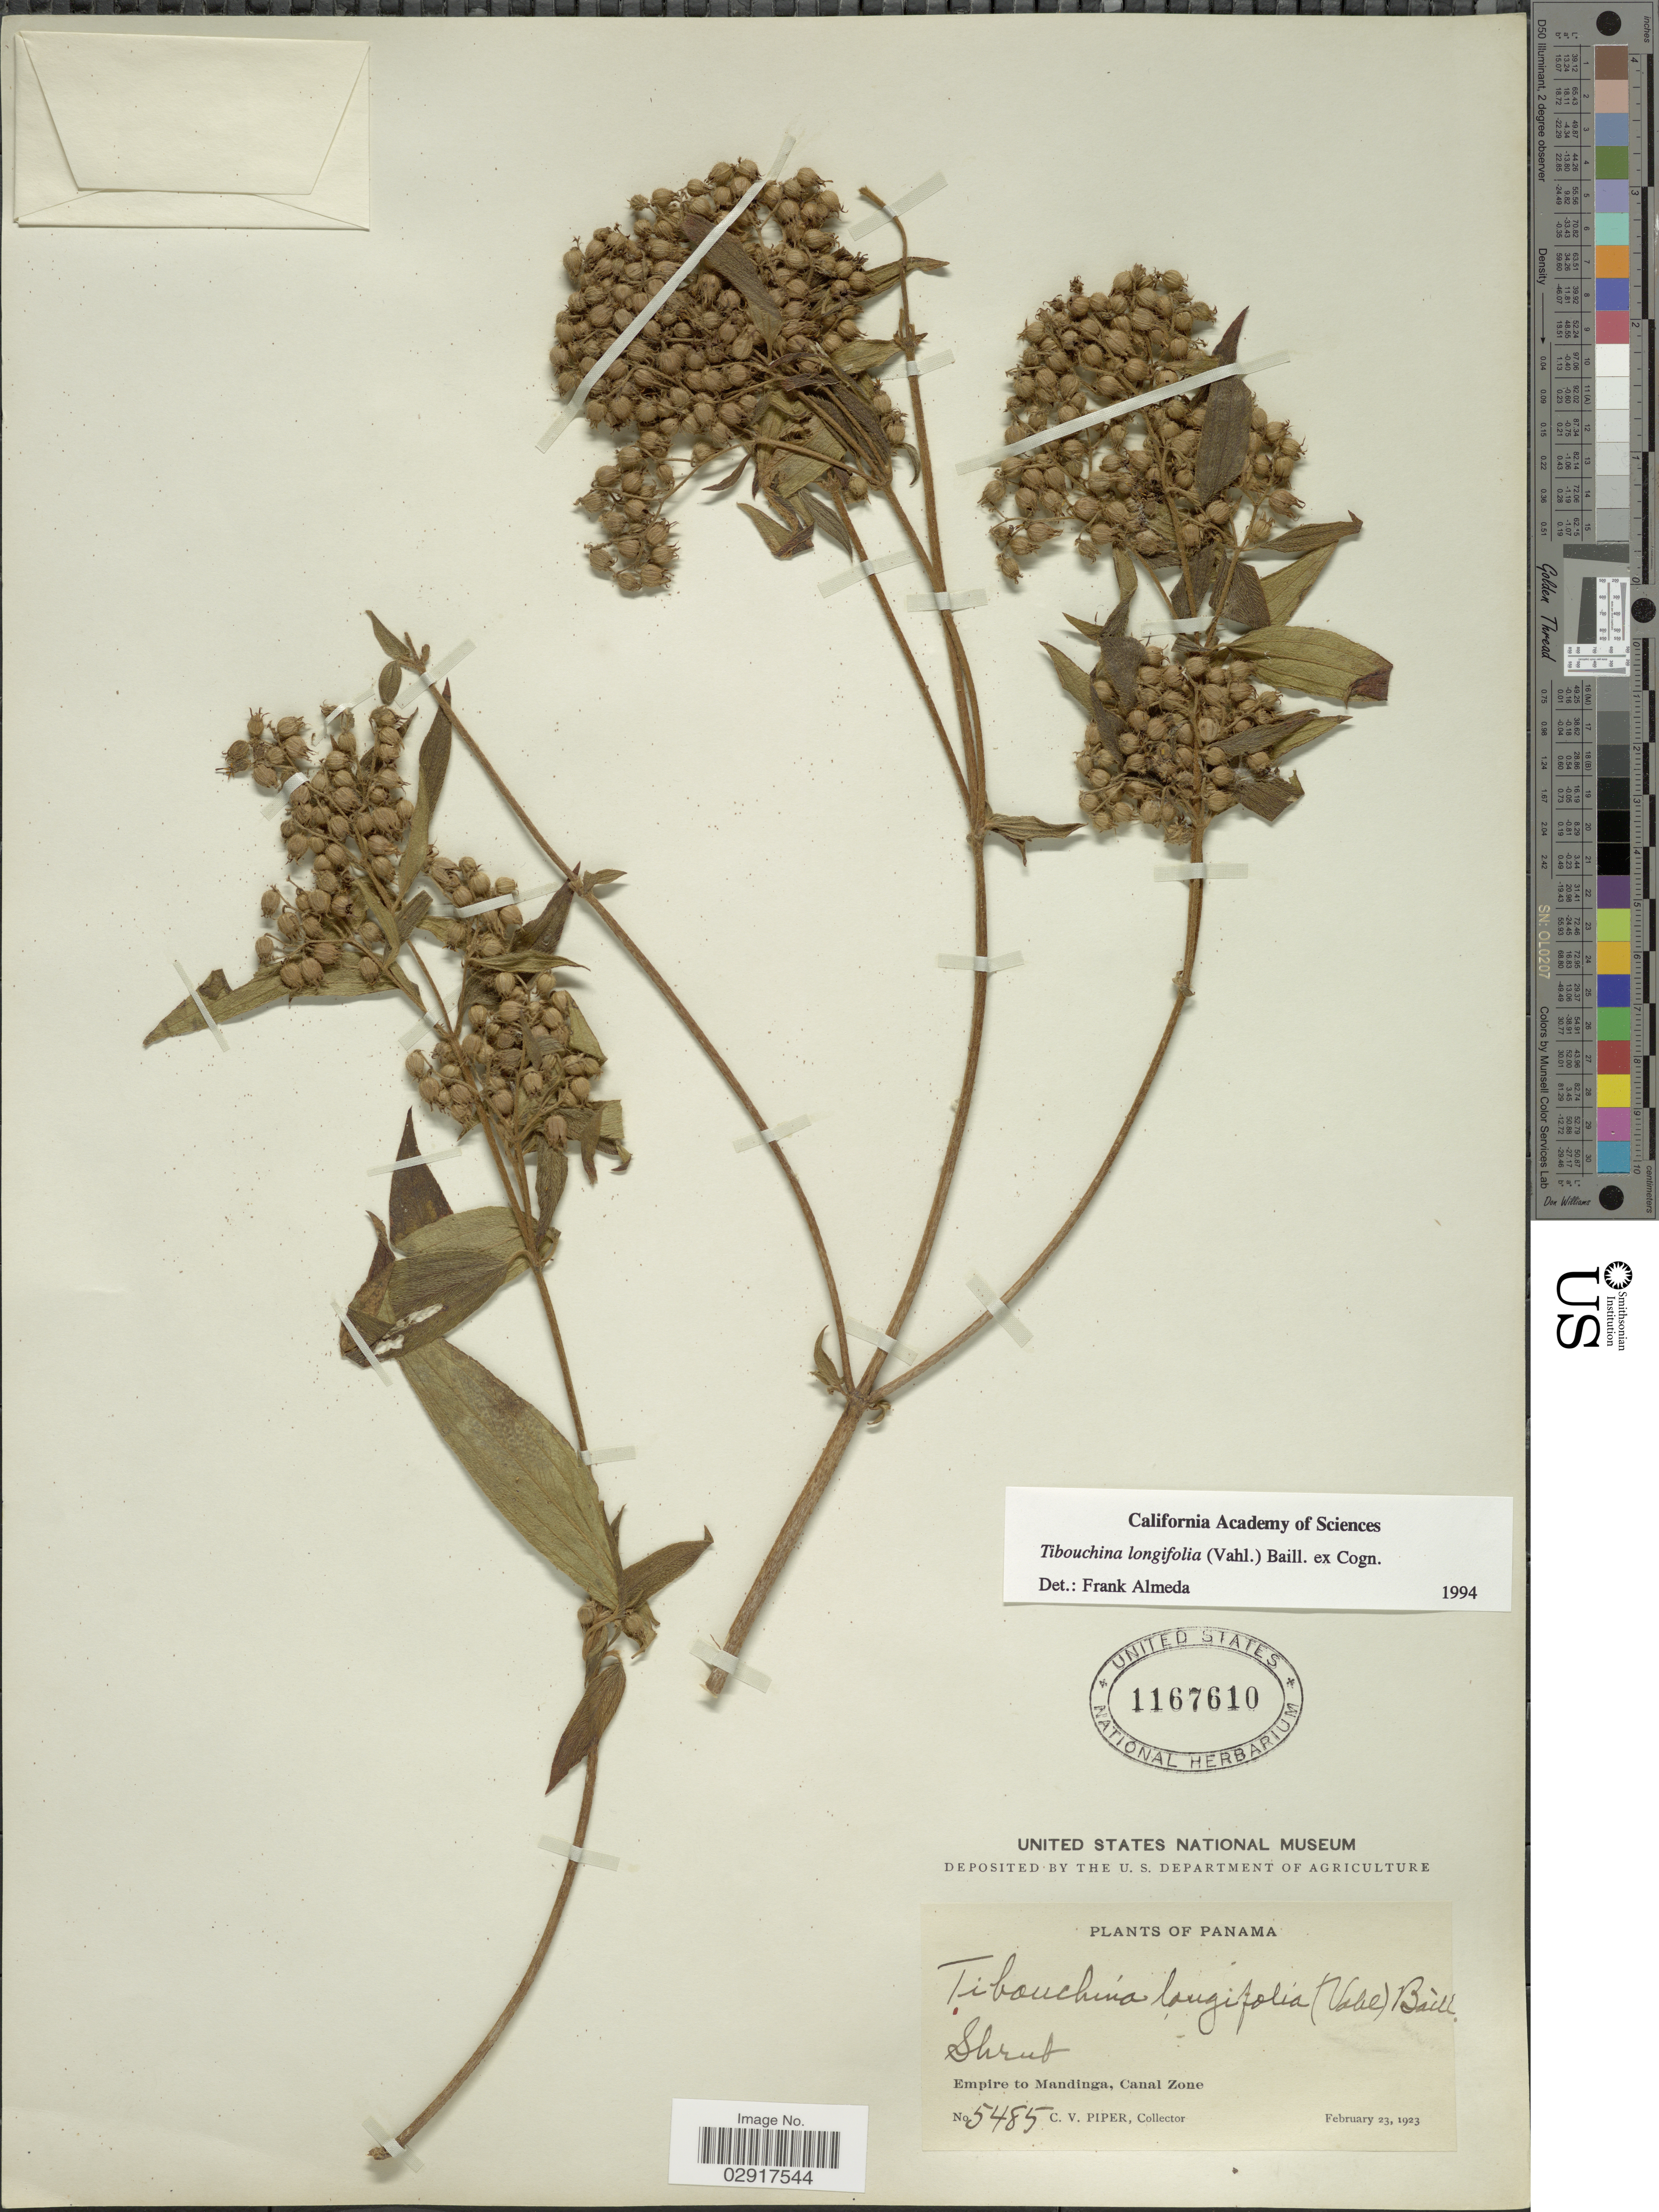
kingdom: Plantae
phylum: Tracheophyta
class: Magnoliopsida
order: Myrtales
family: Melastomataceae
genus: Chaetogastra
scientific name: Chaetogastra longifolia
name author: (Vahl) DC.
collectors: C. V. Piper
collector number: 5485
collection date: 1923-02-23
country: Panama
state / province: Colón / Panamá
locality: Empire to Mandinga, Canal Zone.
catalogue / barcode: US 1167610